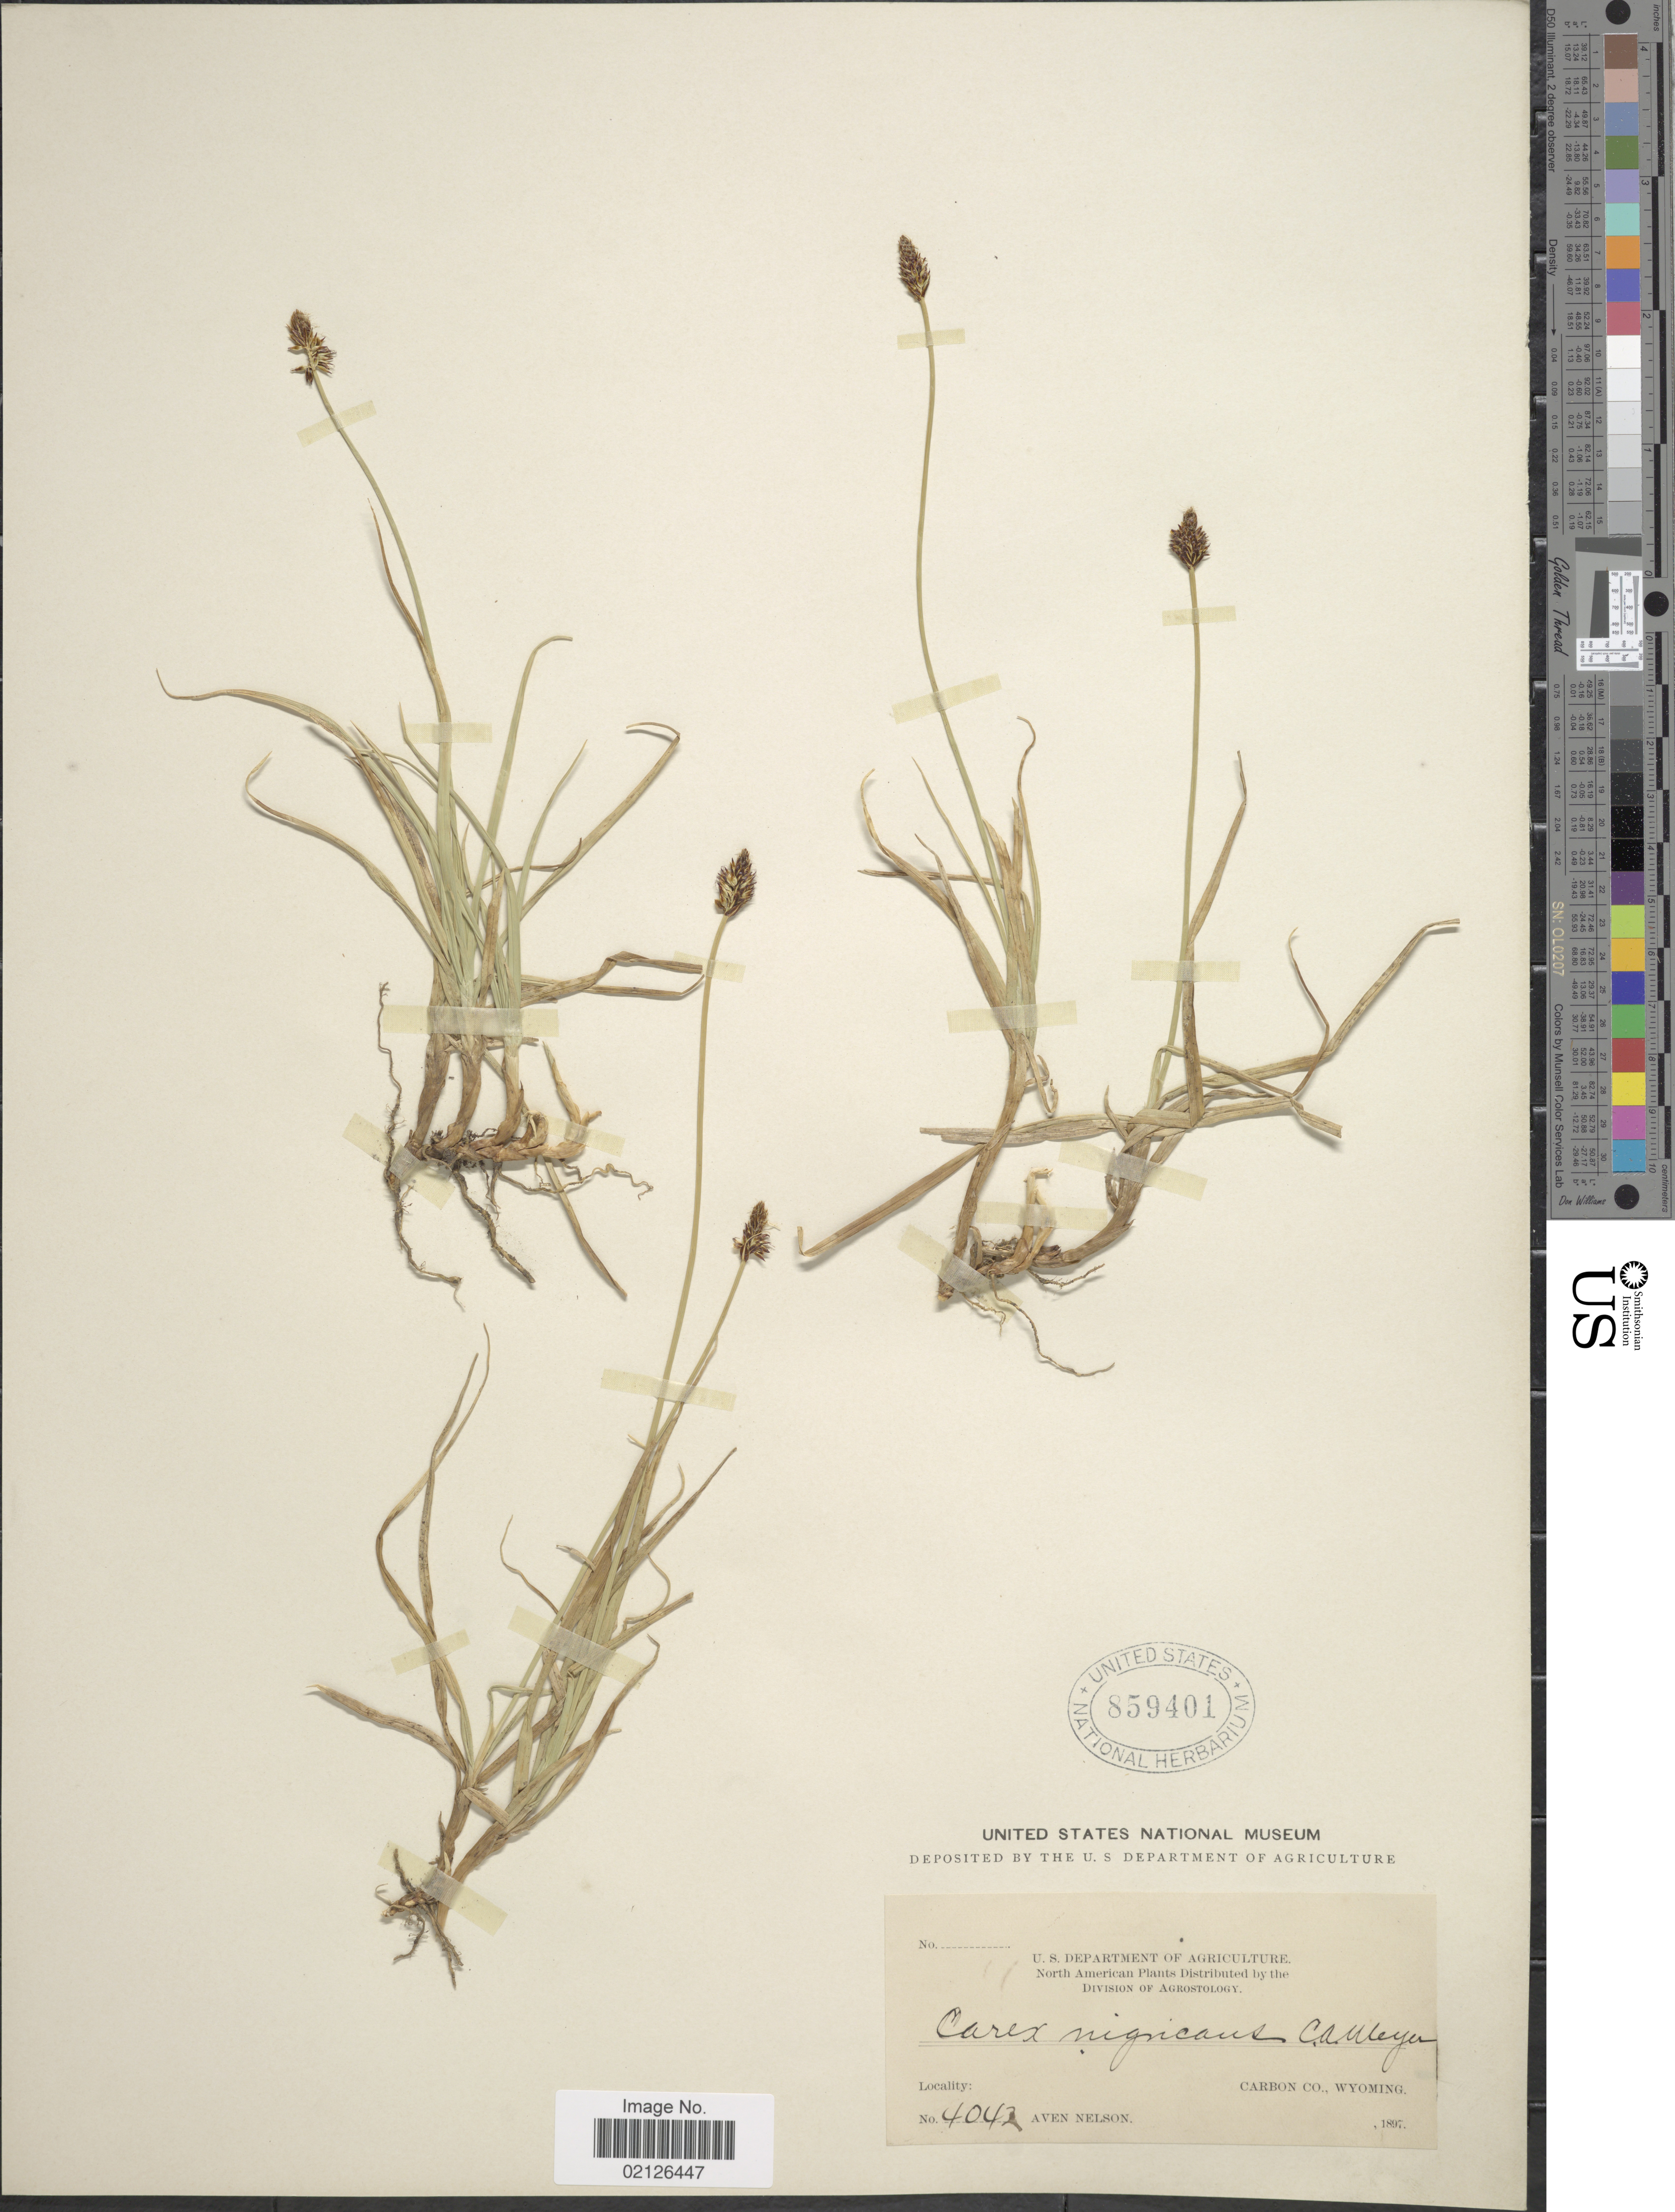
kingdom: Plantae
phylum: Tracheophyta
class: Liliopsida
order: Poales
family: Cyperaceae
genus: Carex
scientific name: Carex nigricans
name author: C.A. Mey.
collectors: A. Nelson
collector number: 4042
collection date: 1897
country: United States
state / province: Wyoming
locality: Carbon Co.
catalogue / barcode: US 859401